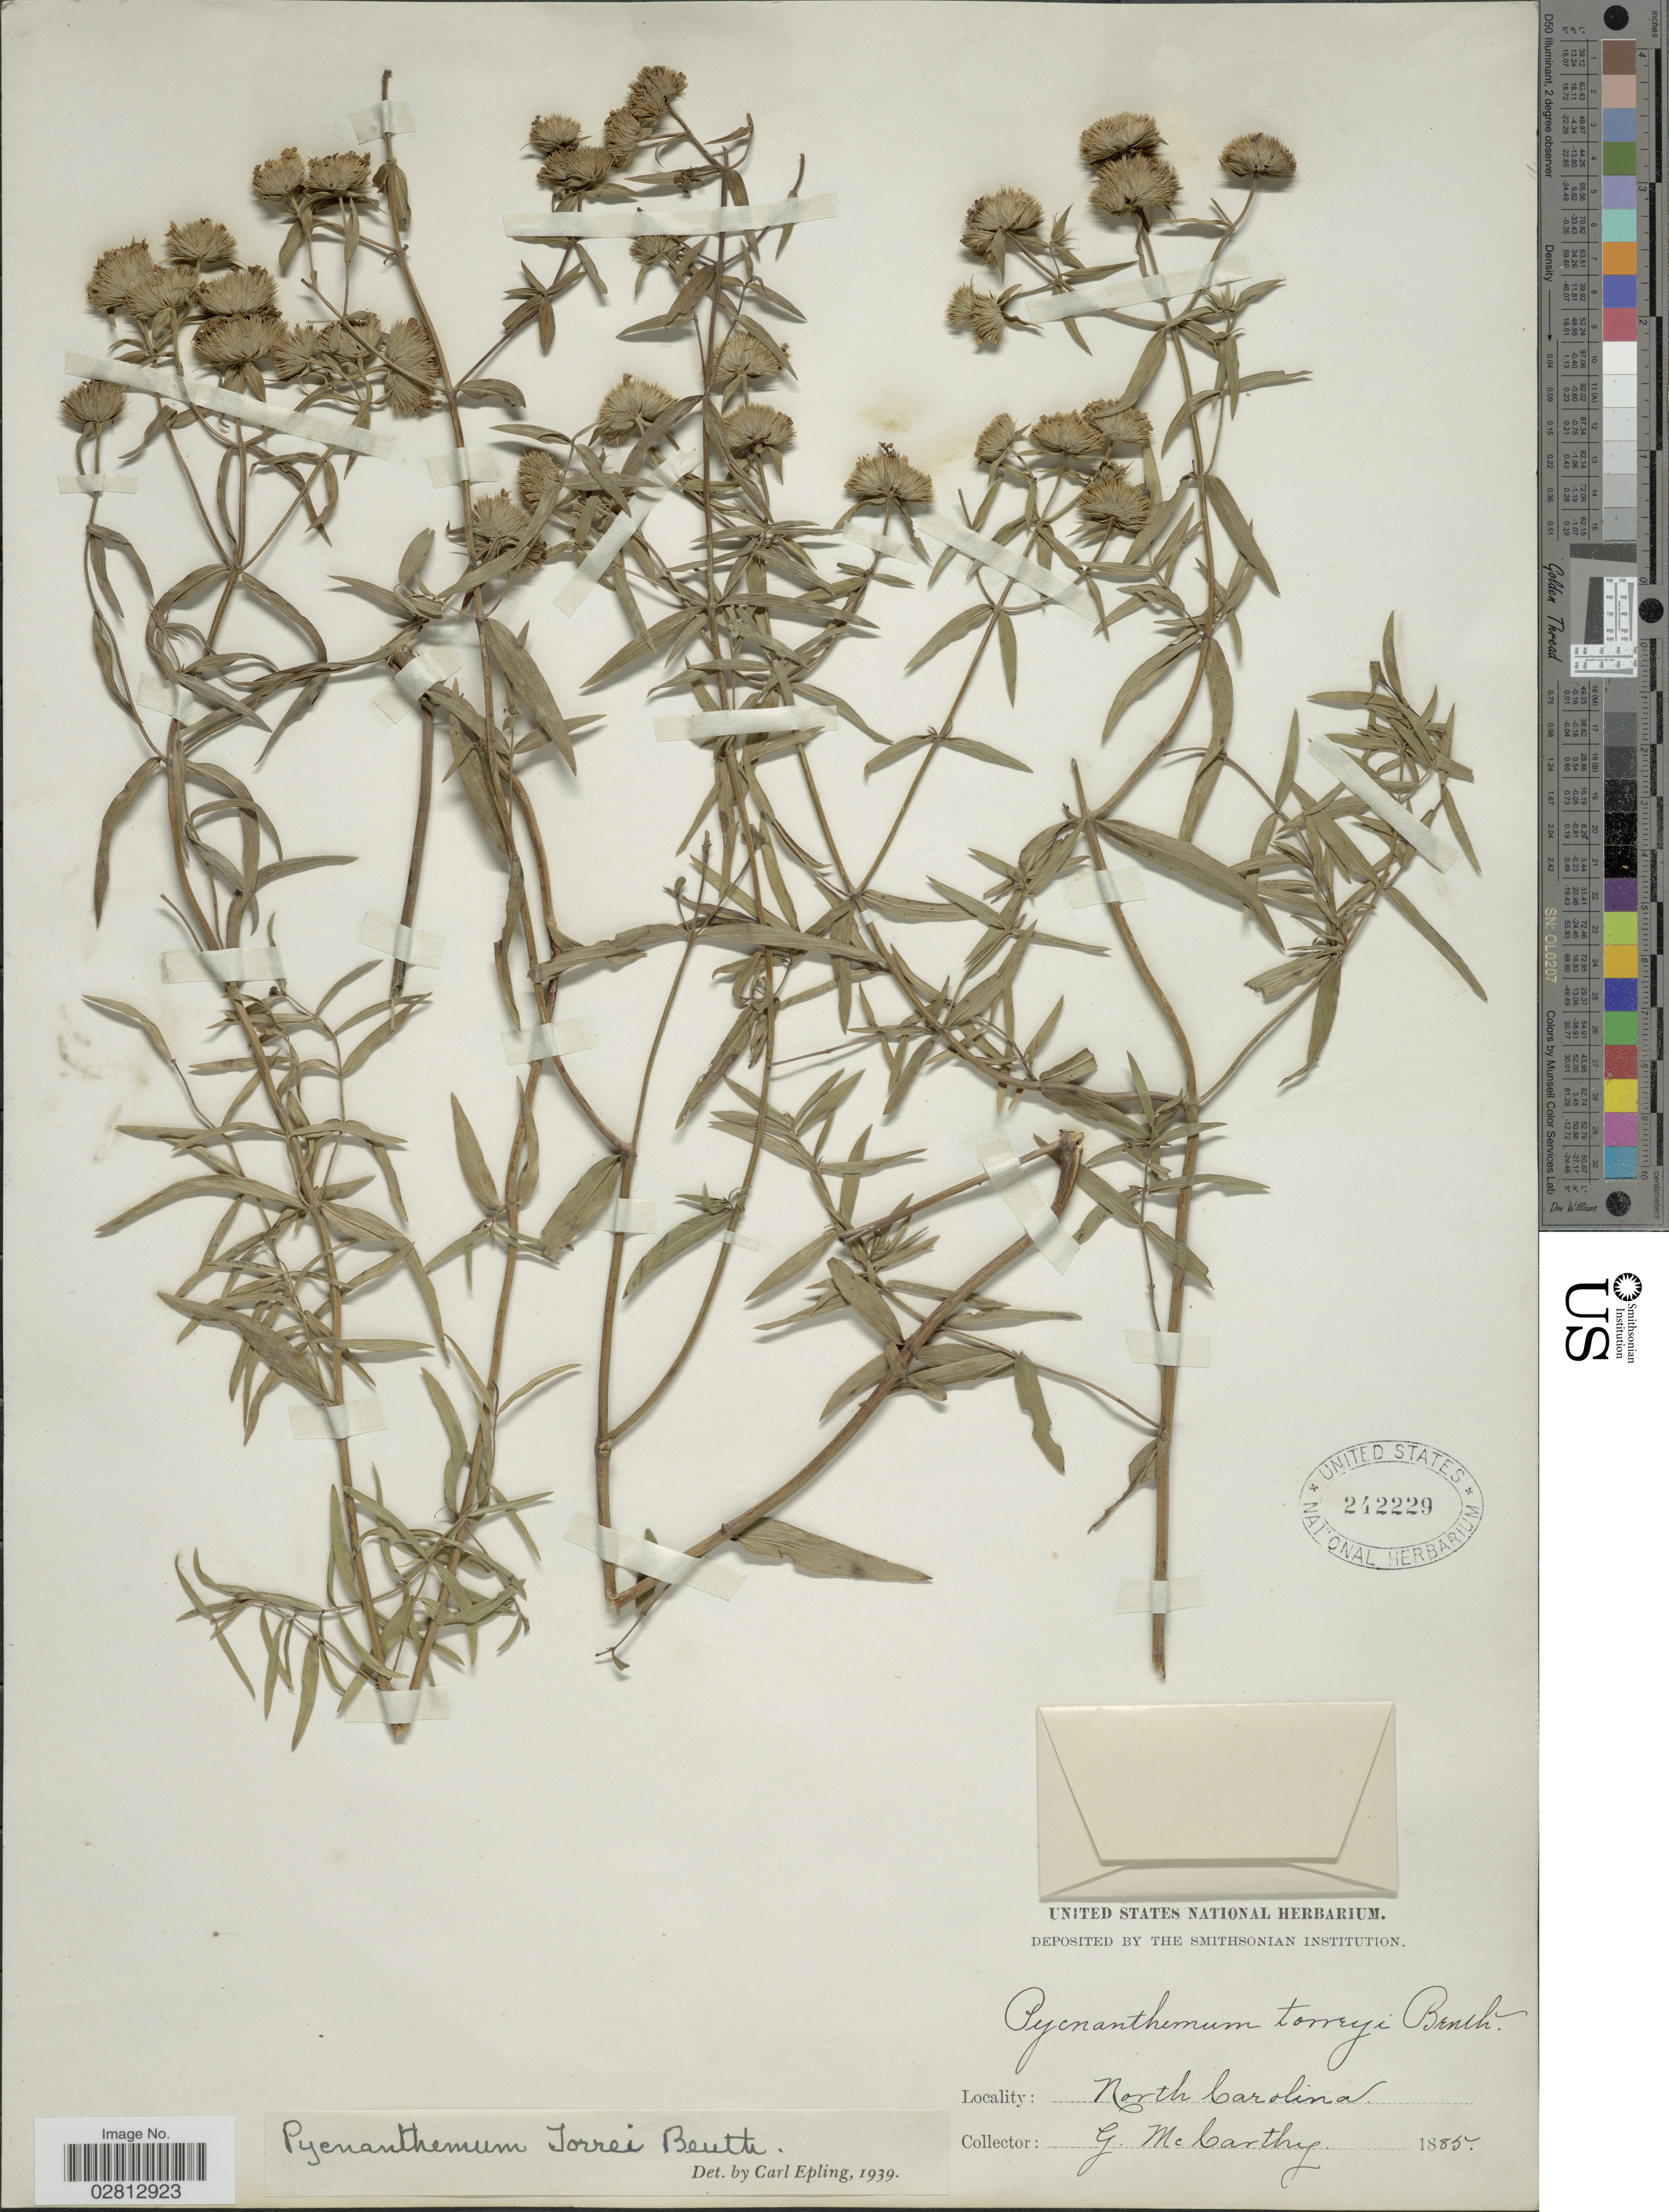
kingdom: Plantae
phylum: Tracheophyta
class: Magnoliopsida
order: Lamiales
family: Lamiaceae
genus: Pycnanthemum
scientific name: Pycnanthemum torreyi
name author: Benth.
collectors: G. McCarthy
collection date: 1885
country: United States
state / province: North Carolina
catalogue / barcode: US 242229